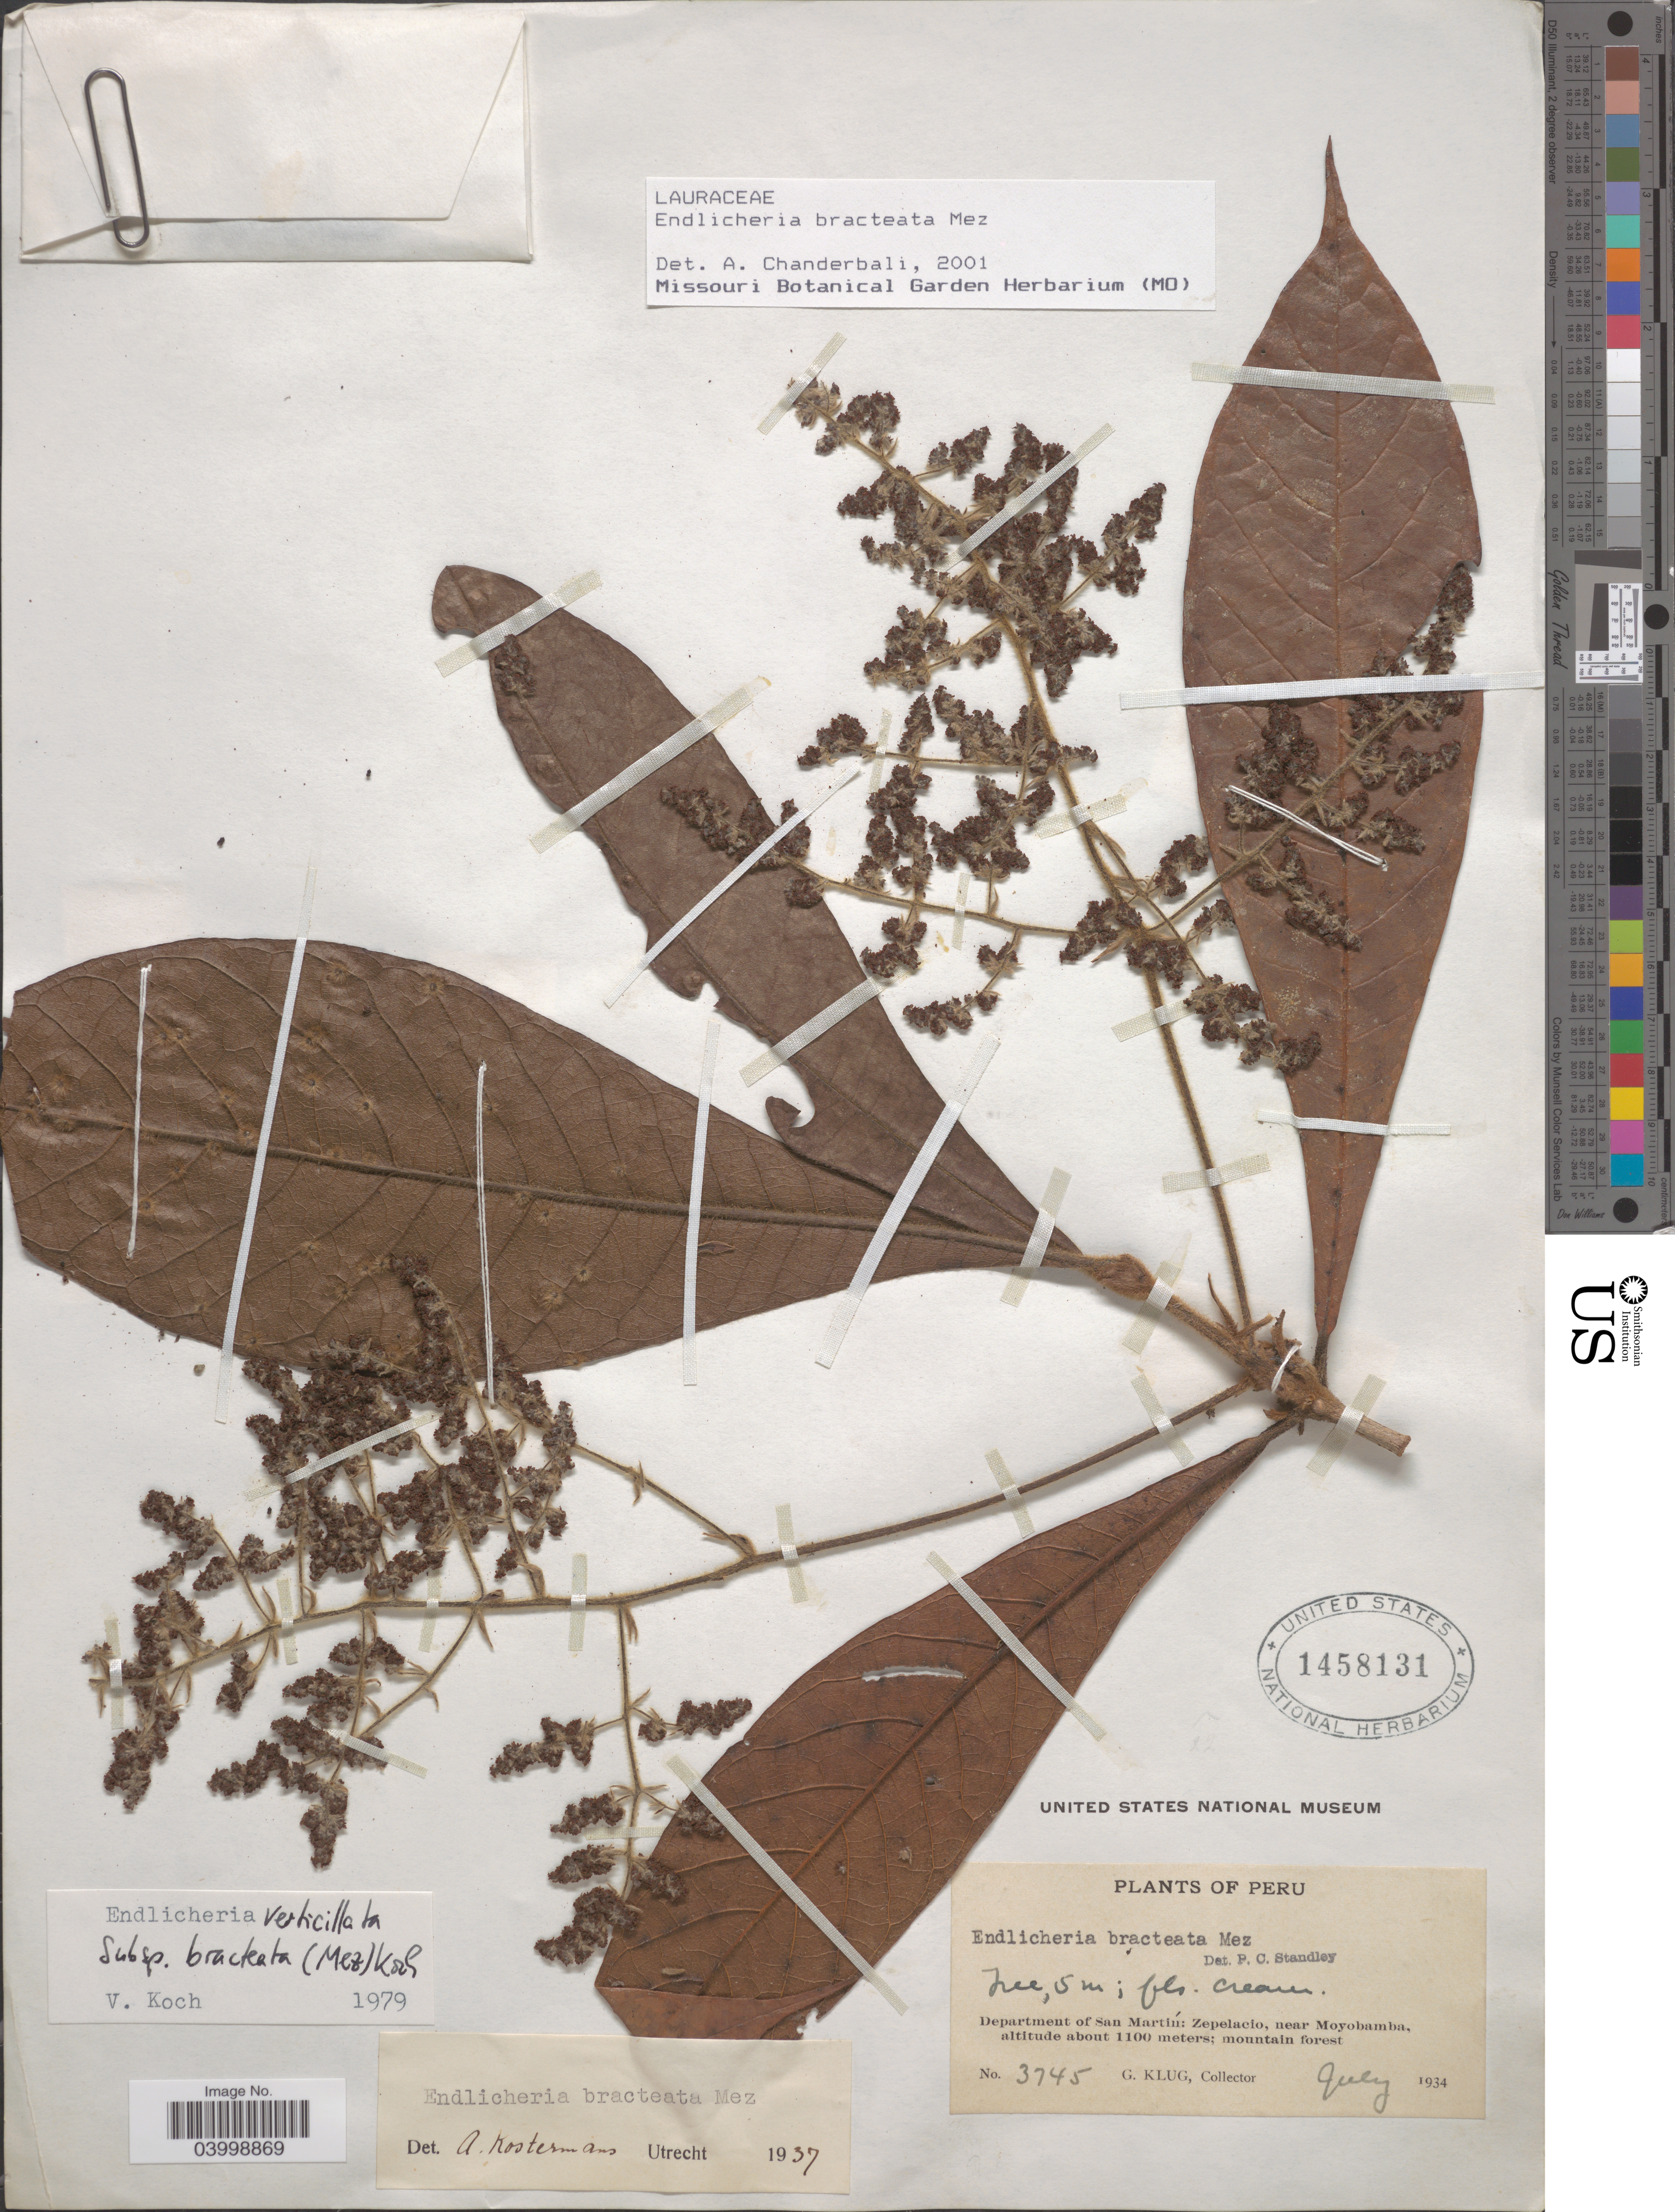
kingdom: Plantae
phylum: Tracheophyta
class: Magnoliopsida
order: Laurales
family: Lauraceae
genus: Endlicheria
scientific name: Endlicheria bracteata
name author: Mez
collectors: G. Klug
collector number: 3745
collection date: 1934-07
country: Peru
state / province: San Martín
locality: Department of San Martín: Zepelacio, near Moyobamba.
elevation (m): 1100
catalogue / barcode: US 1458131